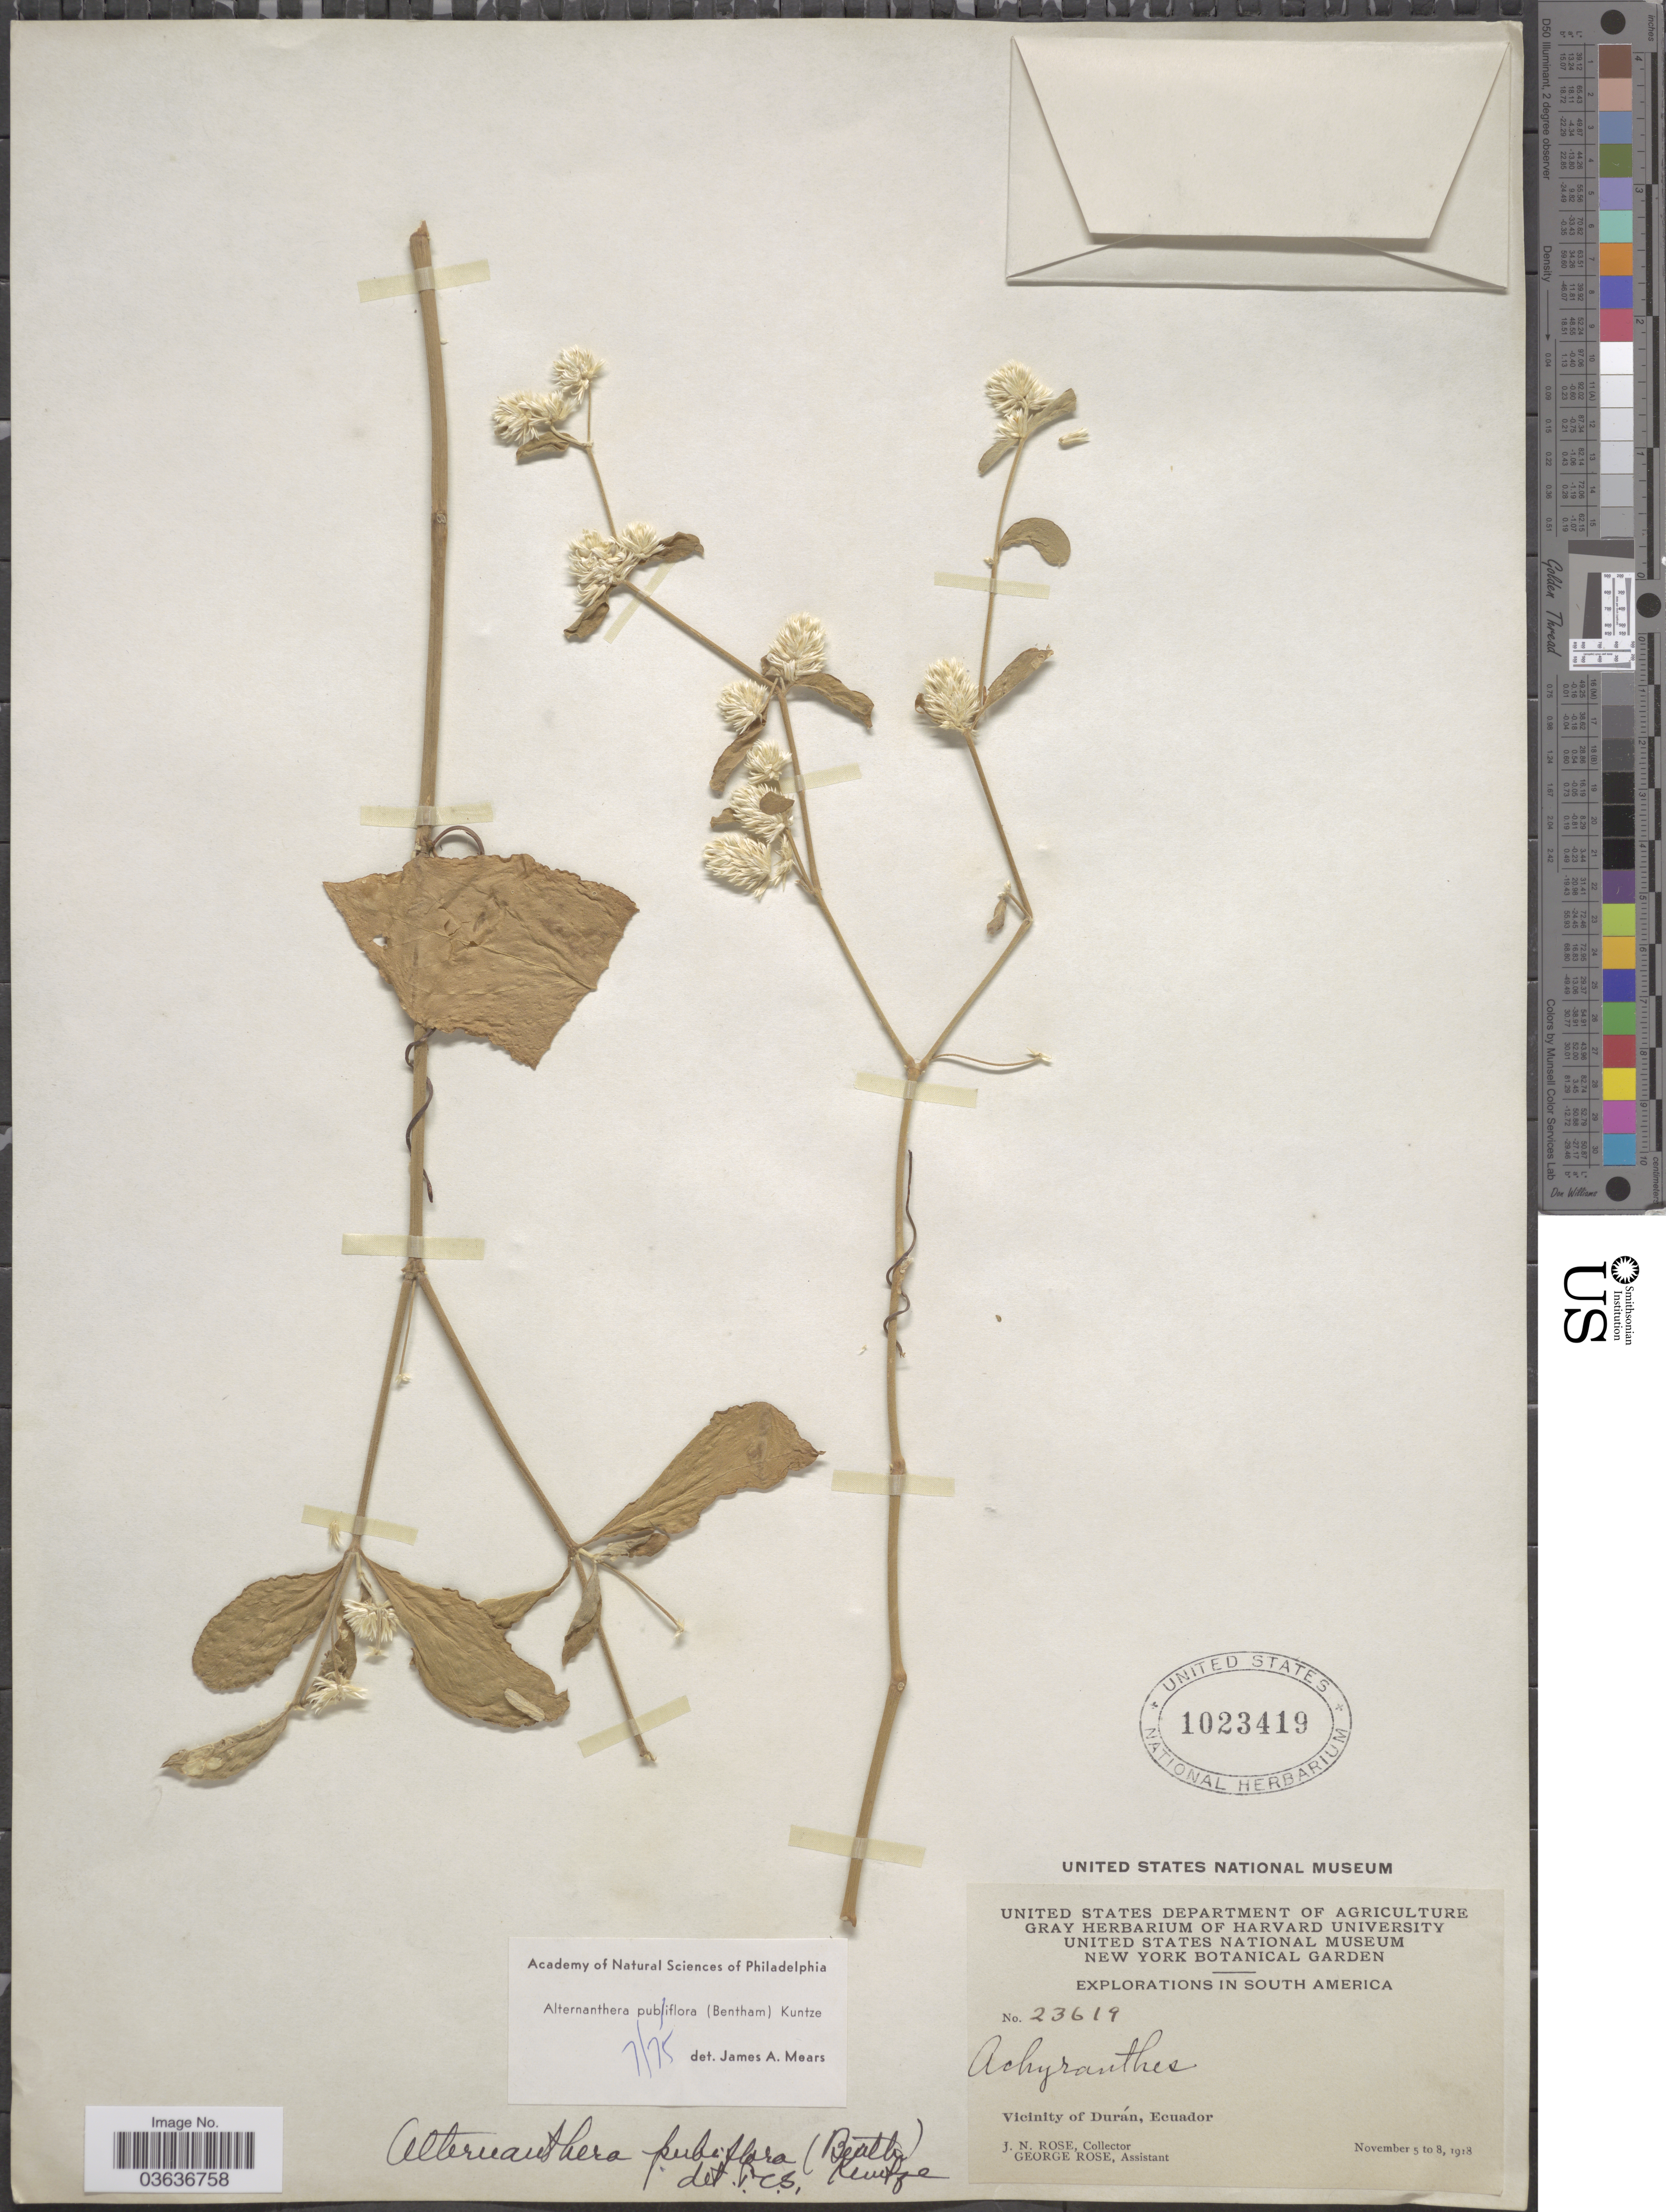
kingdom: Plantae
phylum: Tracheophyta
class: Magnoliopsida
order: Caryophyllales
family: Amaranthaceae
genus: Alternanthera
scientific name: Alternanthera pubiflora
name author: (Benth.) Kuntze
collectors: J. N. Rose & G. Rose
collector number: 23619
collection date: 1918-11-05/1918-11-08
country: Ecuador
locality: Vicinity of Durán.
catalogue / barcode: US 1023419